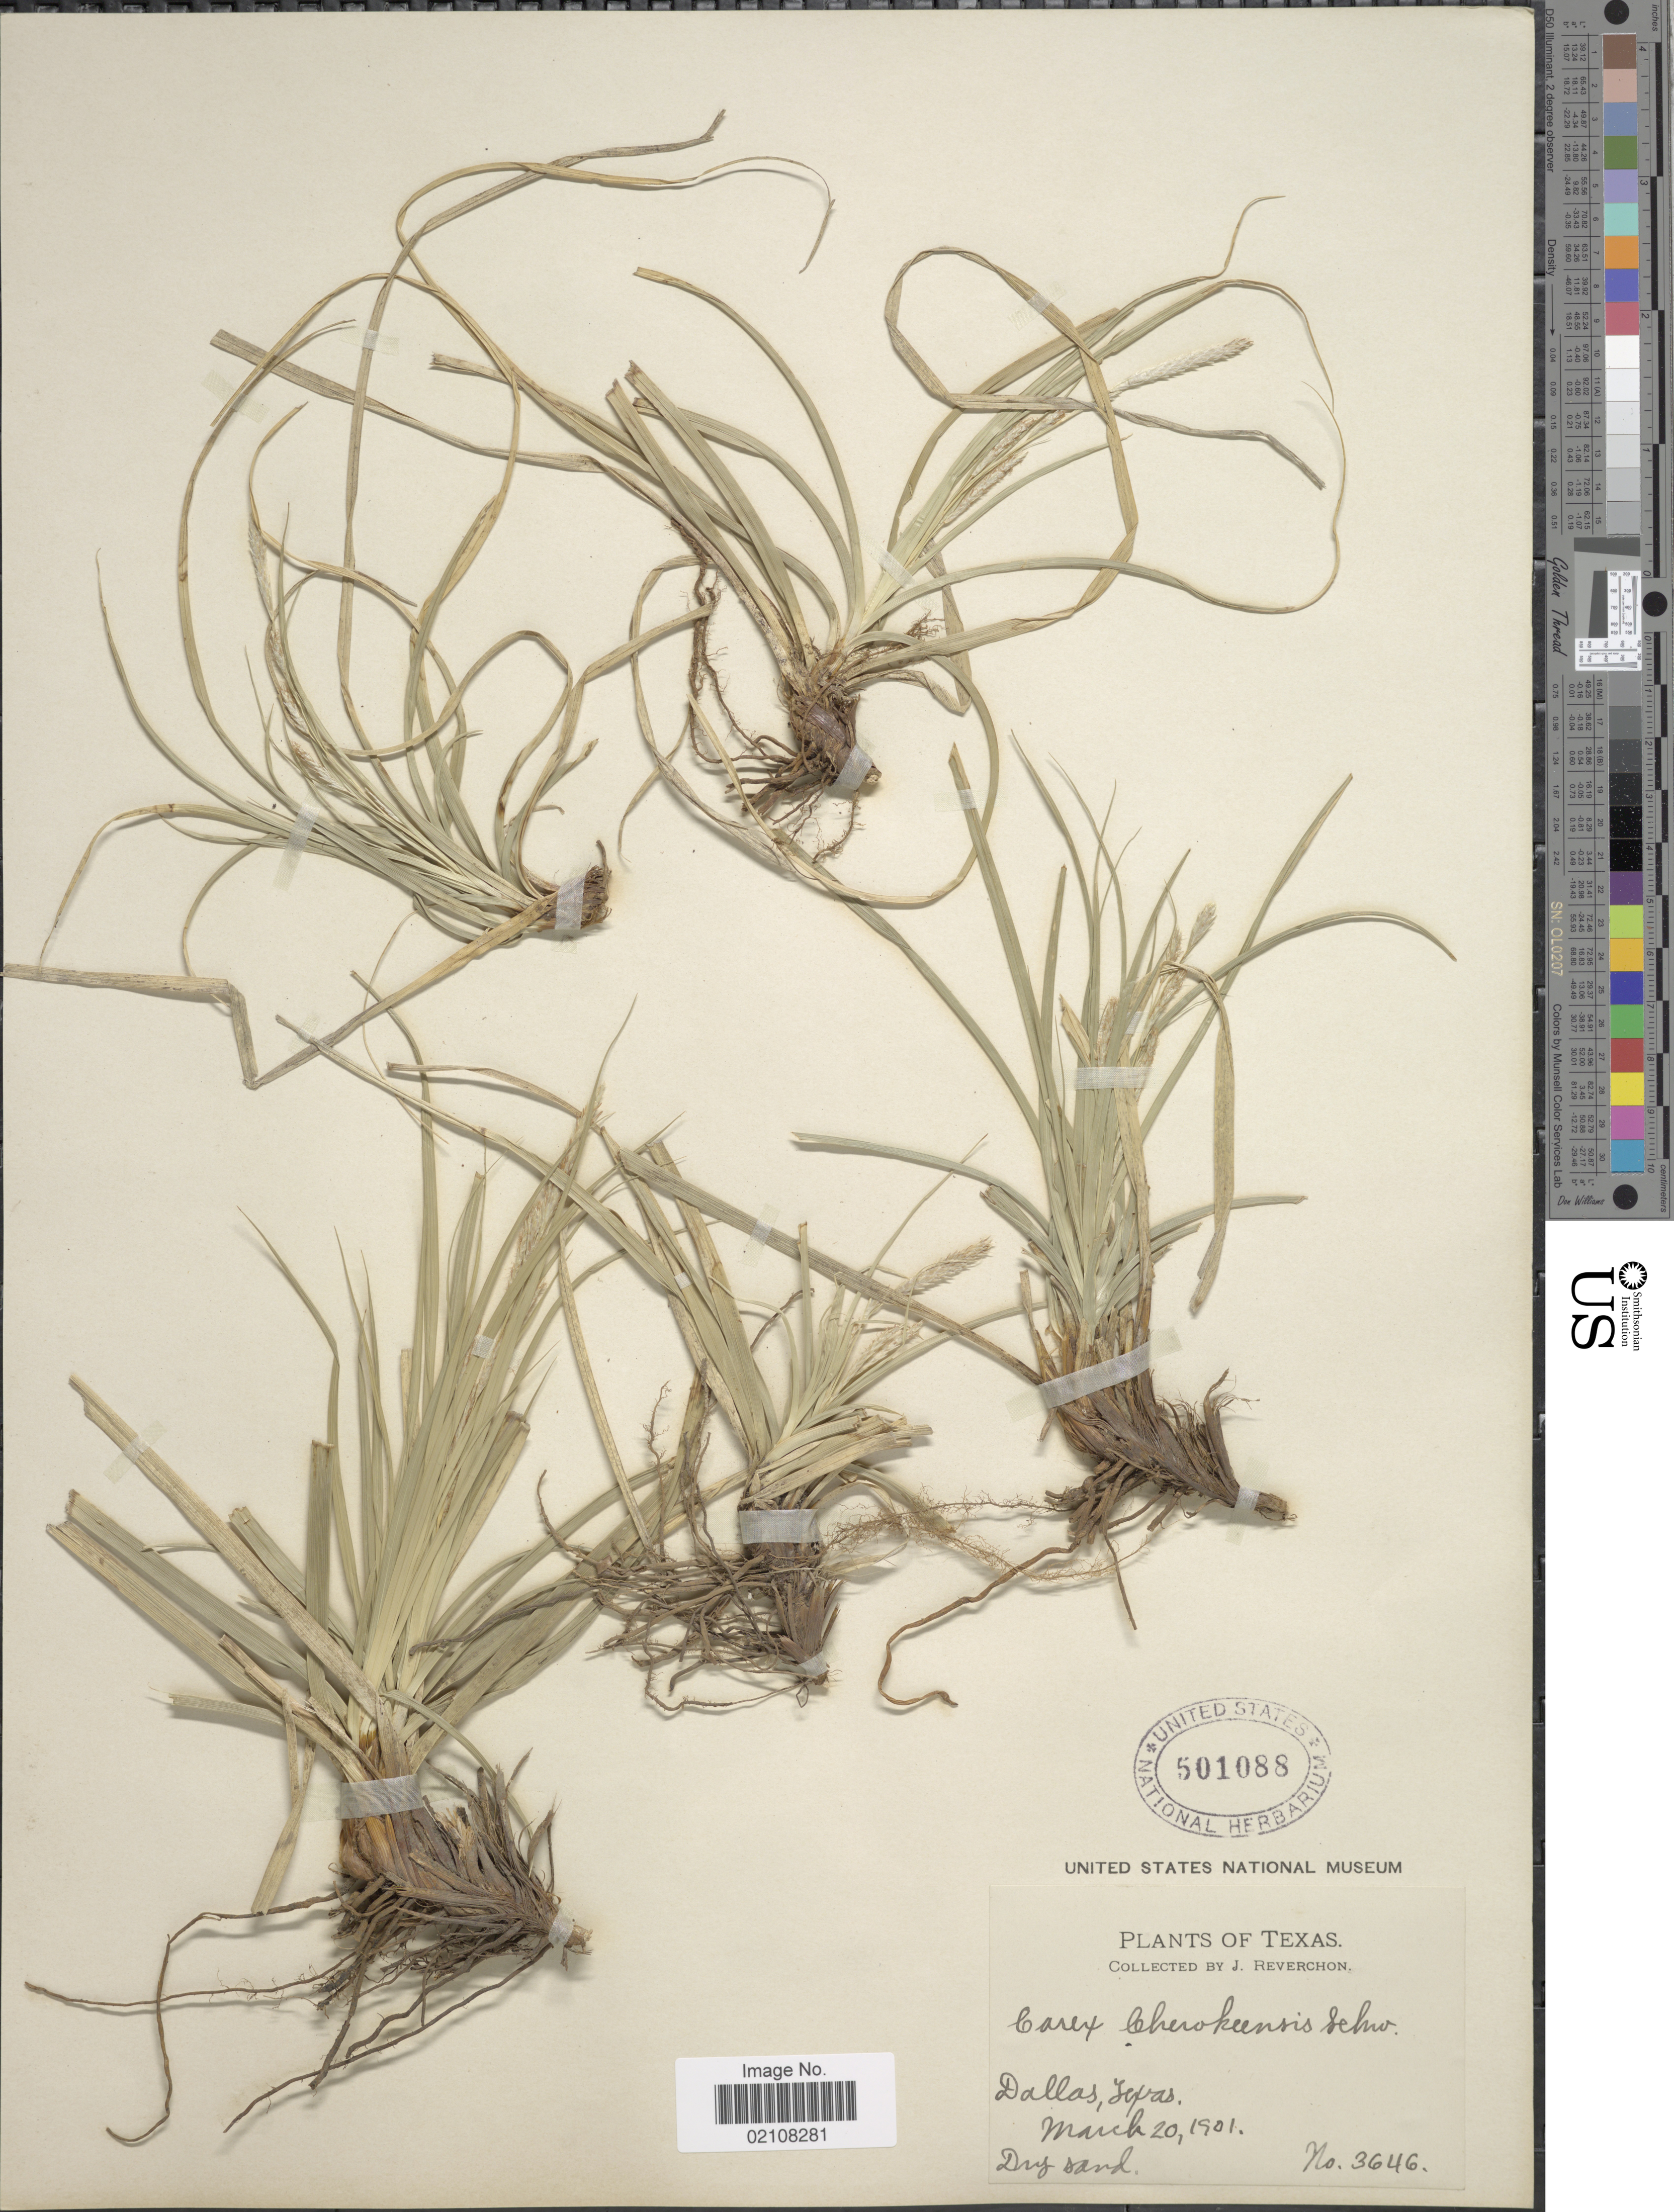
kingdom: Plantae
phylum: Tracheophyta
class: Liliopsida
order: Poales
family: Cyperaceae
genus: Carex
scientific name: Carex cherokeensis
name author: Schwein.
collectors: J. Reverchon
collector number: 3646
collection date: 1901-03-20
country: United States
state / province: Texas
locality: Dallas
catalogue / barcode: US 501088